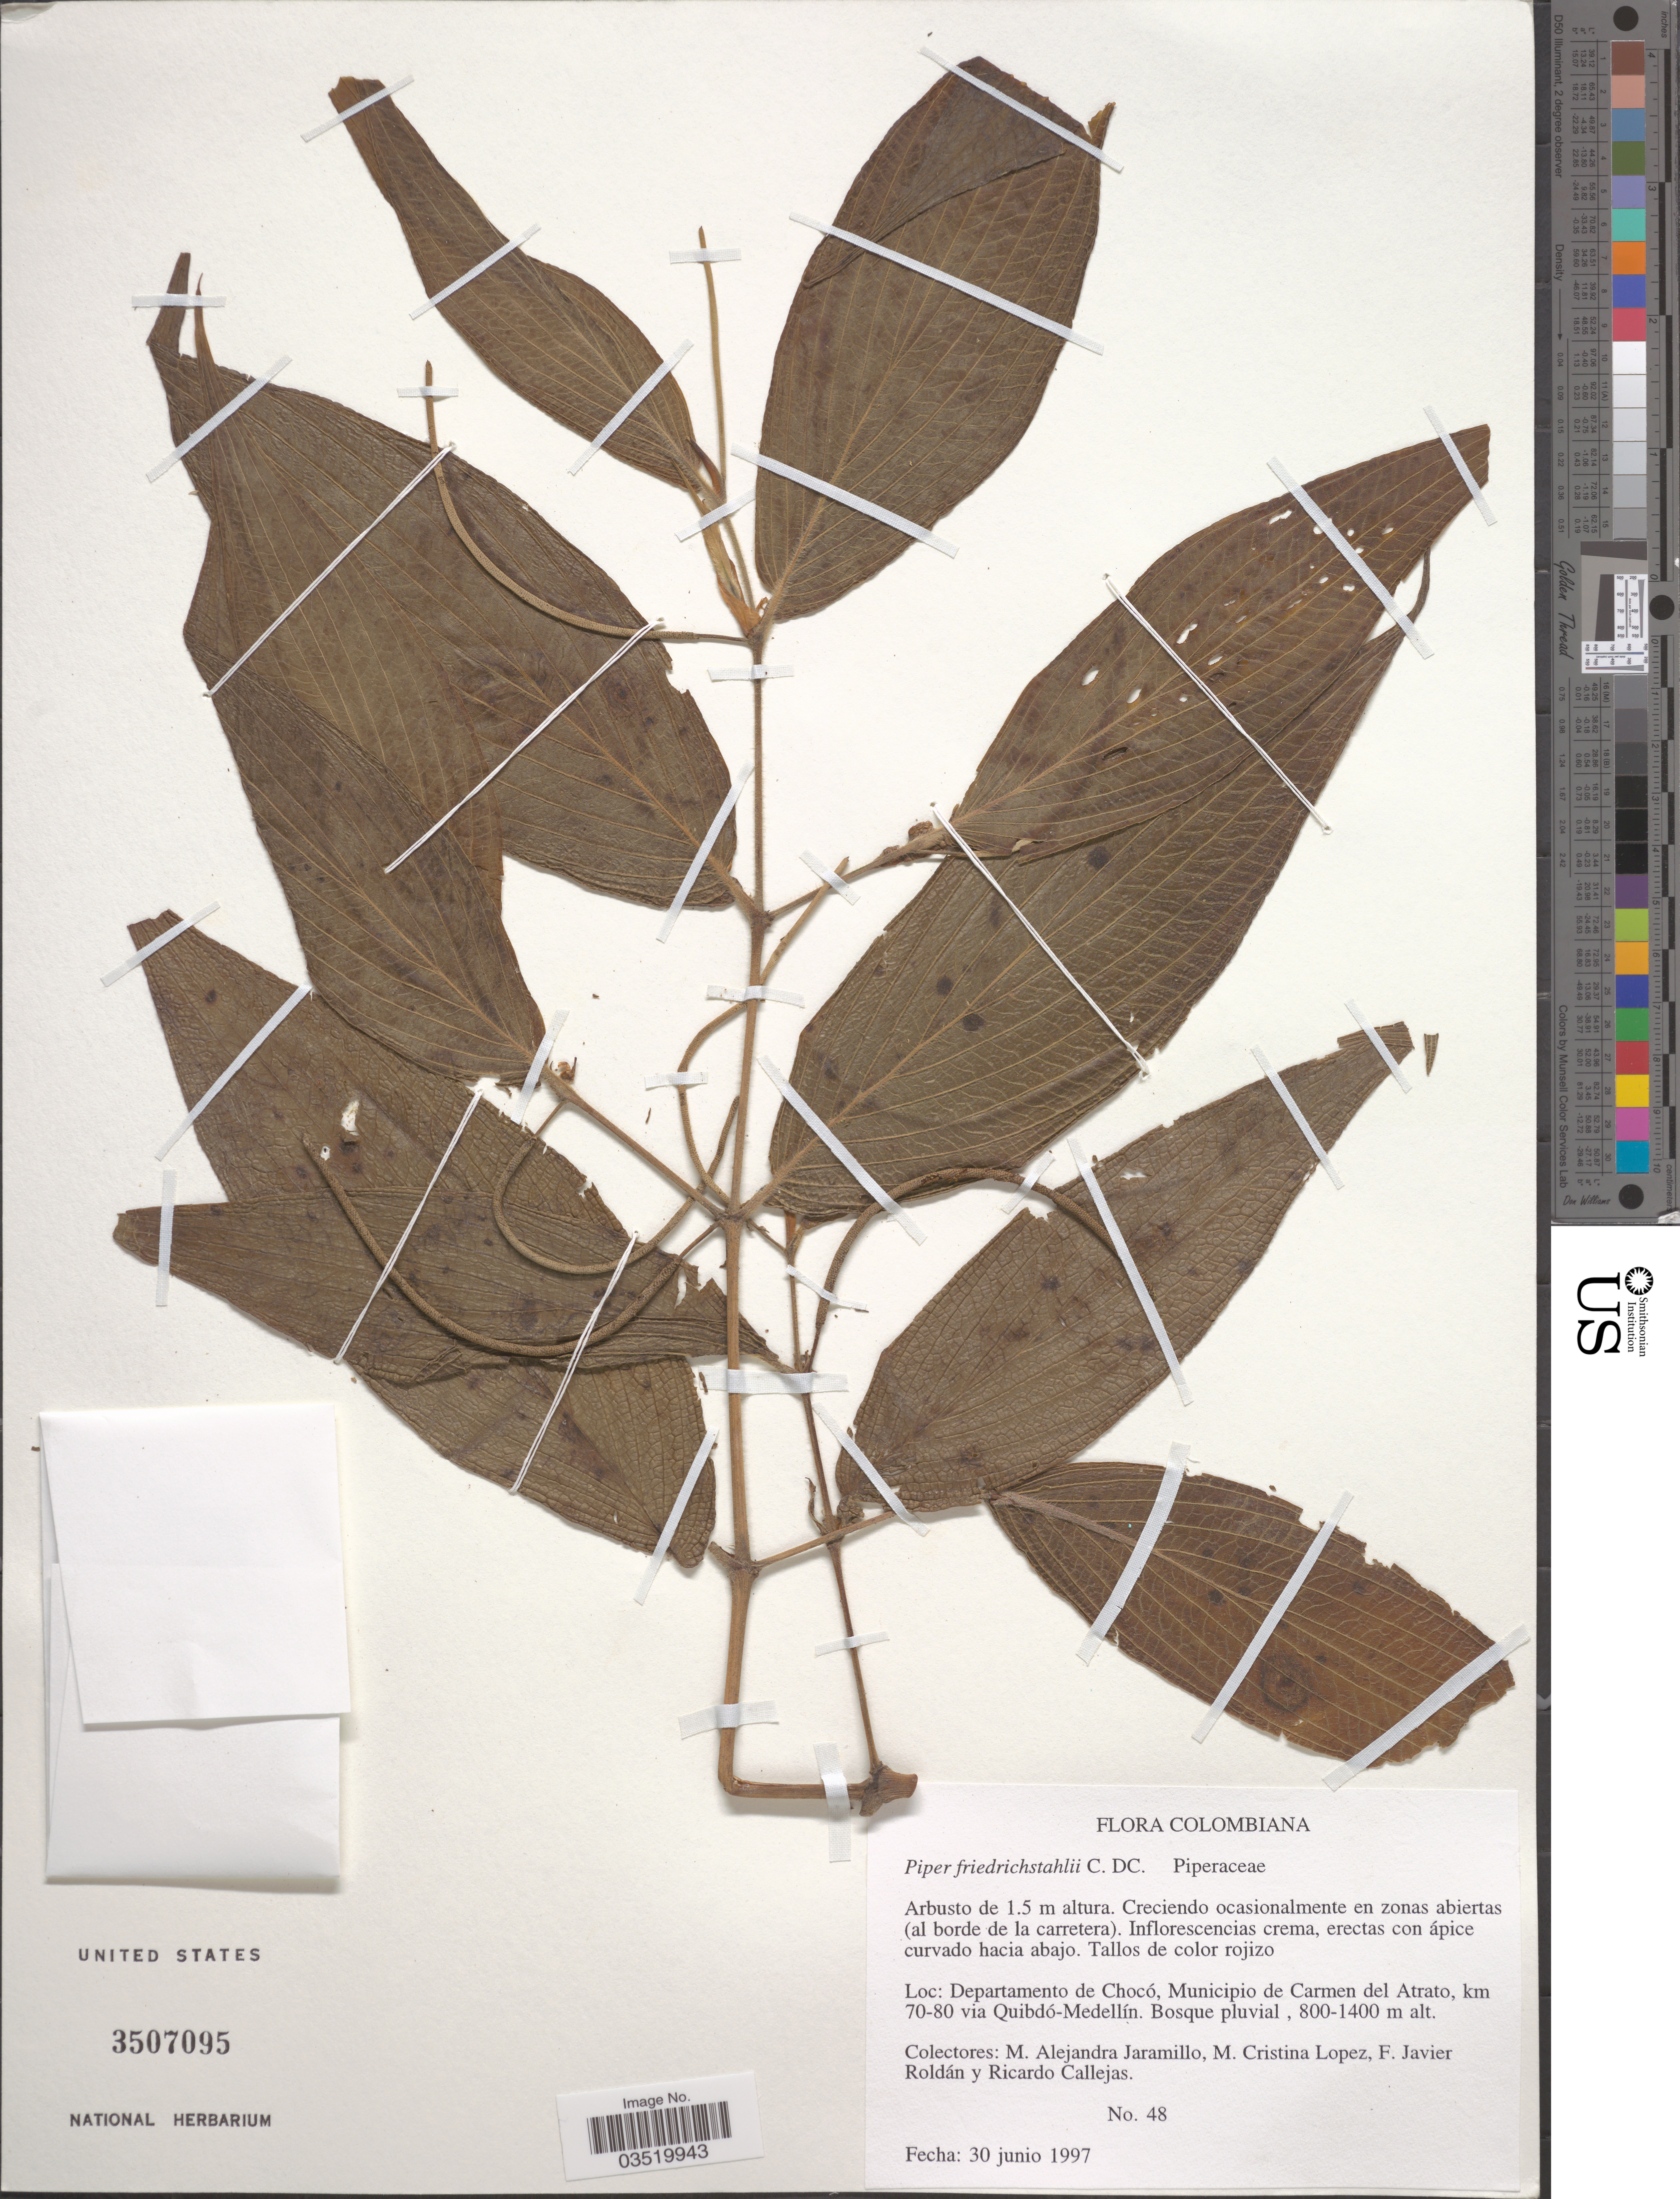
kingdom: Plantae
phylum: Tracheophyta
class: Magnoliopsida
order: Piperales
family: Piperaceae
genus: Piper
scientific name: Piper friedrichsthalii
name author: C. DC.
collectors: M. A. Jaramillo, M. Lopez, F. J. Roldán & R. Callejas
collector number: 48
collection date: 1997-06-30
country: Colombia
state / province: Chocó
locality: Departamento de Chocó, Municipio de Carmen del Atrato, km 70-80 via Quibdó-Medellín.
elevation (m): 800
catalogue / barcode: US 3507095